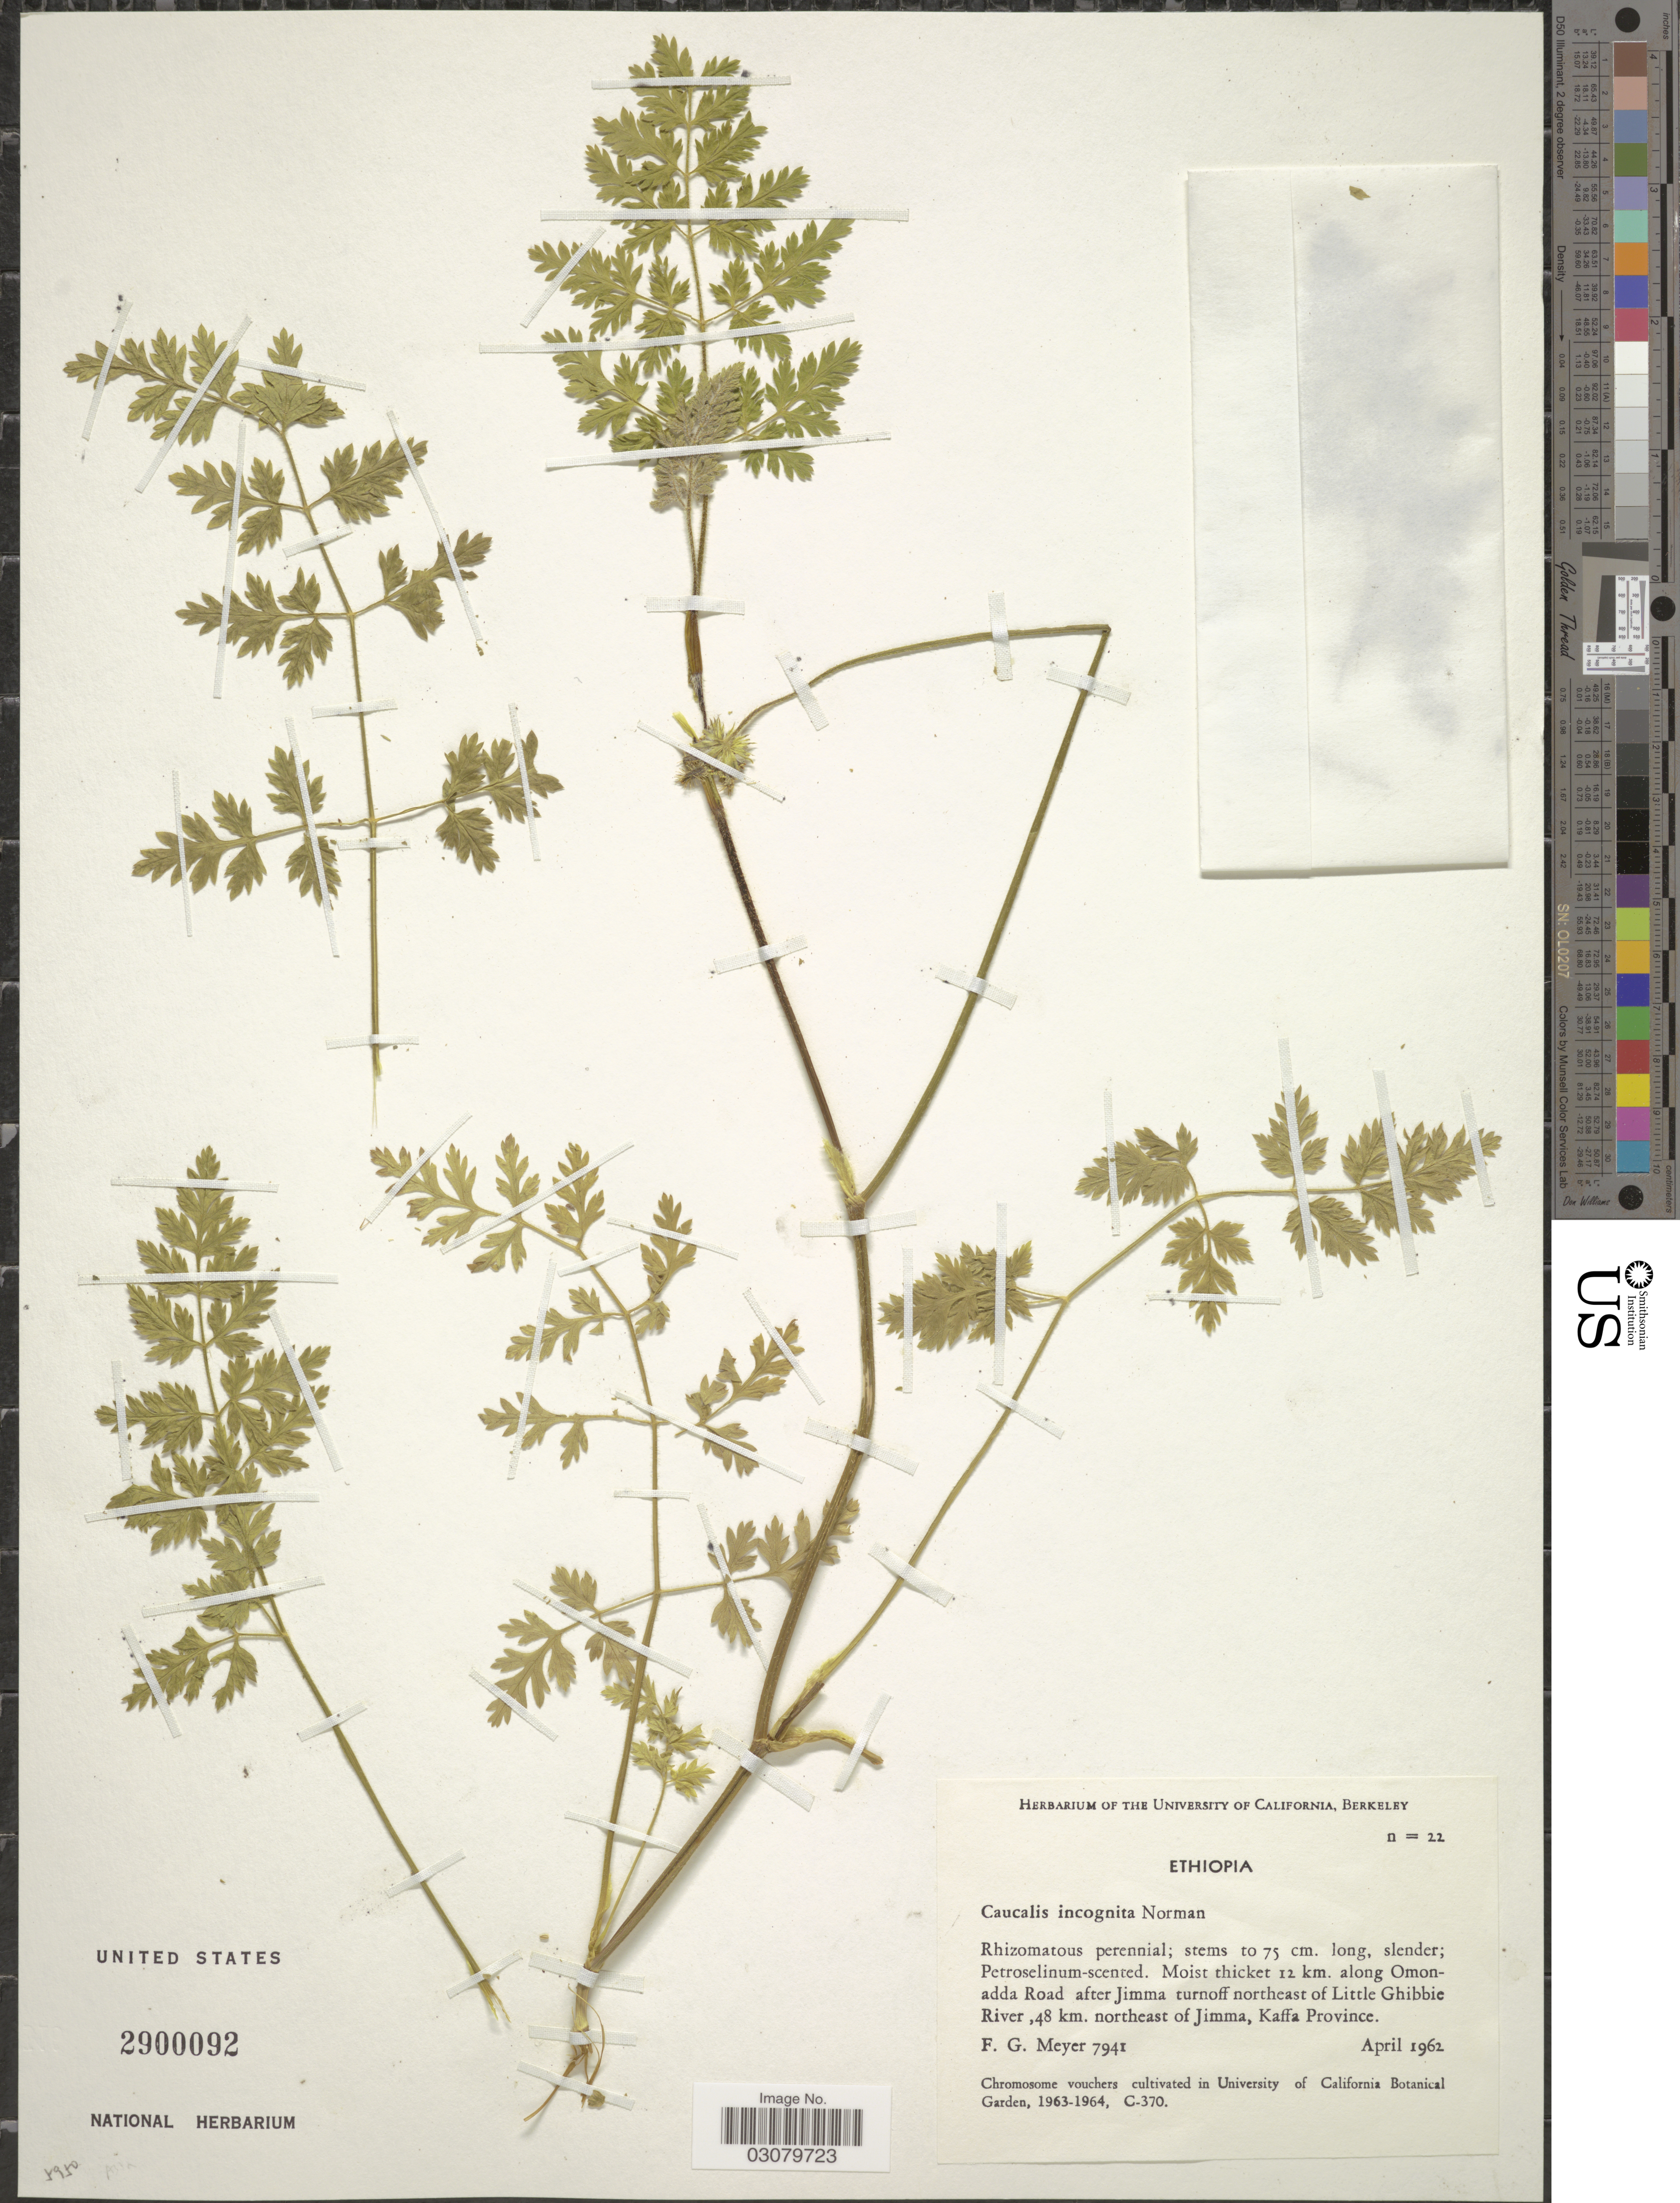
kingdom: Plantae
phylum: Tracheophyta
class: Magnoliopsida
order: Apiales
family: Apiaceae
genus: Caucalis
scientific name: Caucalis incognita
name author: C. Norman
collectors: F. G. Meyer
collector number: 7941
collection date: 1962-04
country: Ethiopia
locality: Moist thicket 12 km. along Omonadda Road after Jimma turnoff northeast of Little Ghibbie River, 48 km. northeast of Jimma, Kaffa Province.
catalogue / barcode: US 2900092